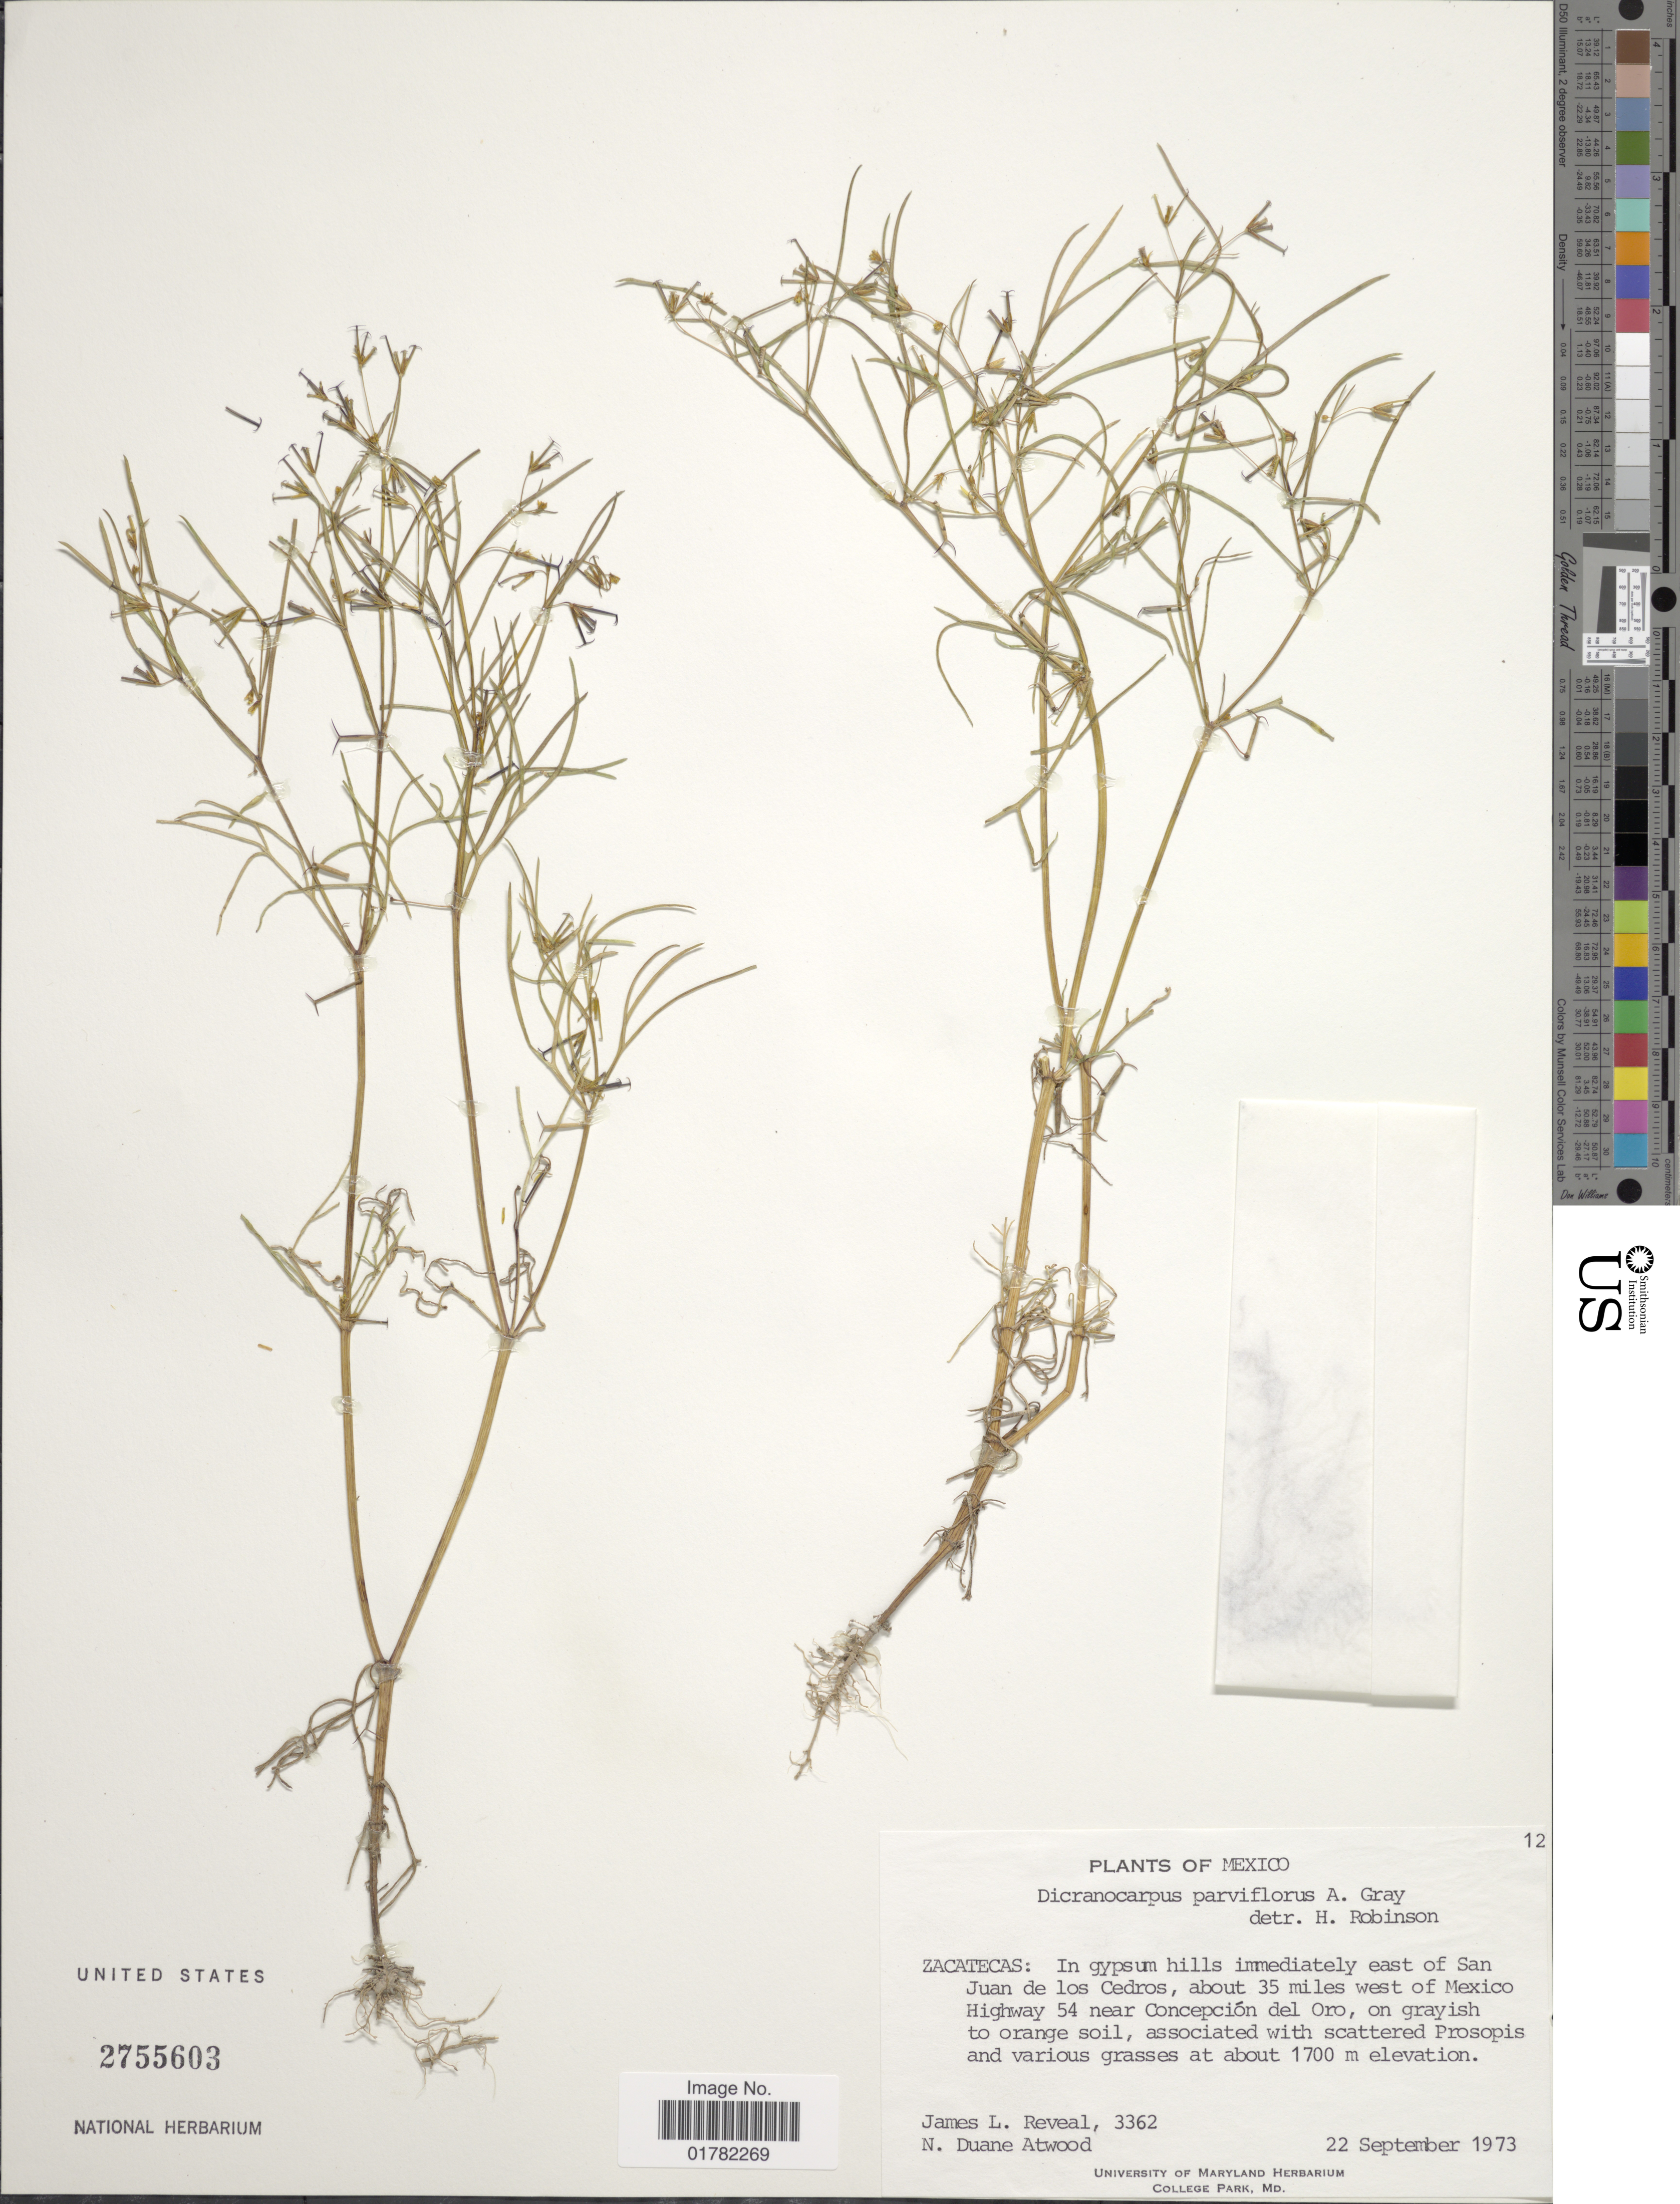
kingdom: Plantae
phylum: Tracheophyta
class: Magnoliopsida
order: Asterales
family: Asteraceae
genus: Dicranocarpus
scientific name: Dicranocarpus parviflorus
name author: A. Gray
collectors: J. L. Reveal & N. Atwood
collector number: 3362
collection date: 1973-09-22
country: Mexico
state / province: Zacatecas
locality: In gypsum hills immediately east of San Juan de los Cedros, about 35 miles west of Mexico Highway 54 near Concepcíon del Oro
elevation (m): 1700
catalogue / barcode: US 2755603